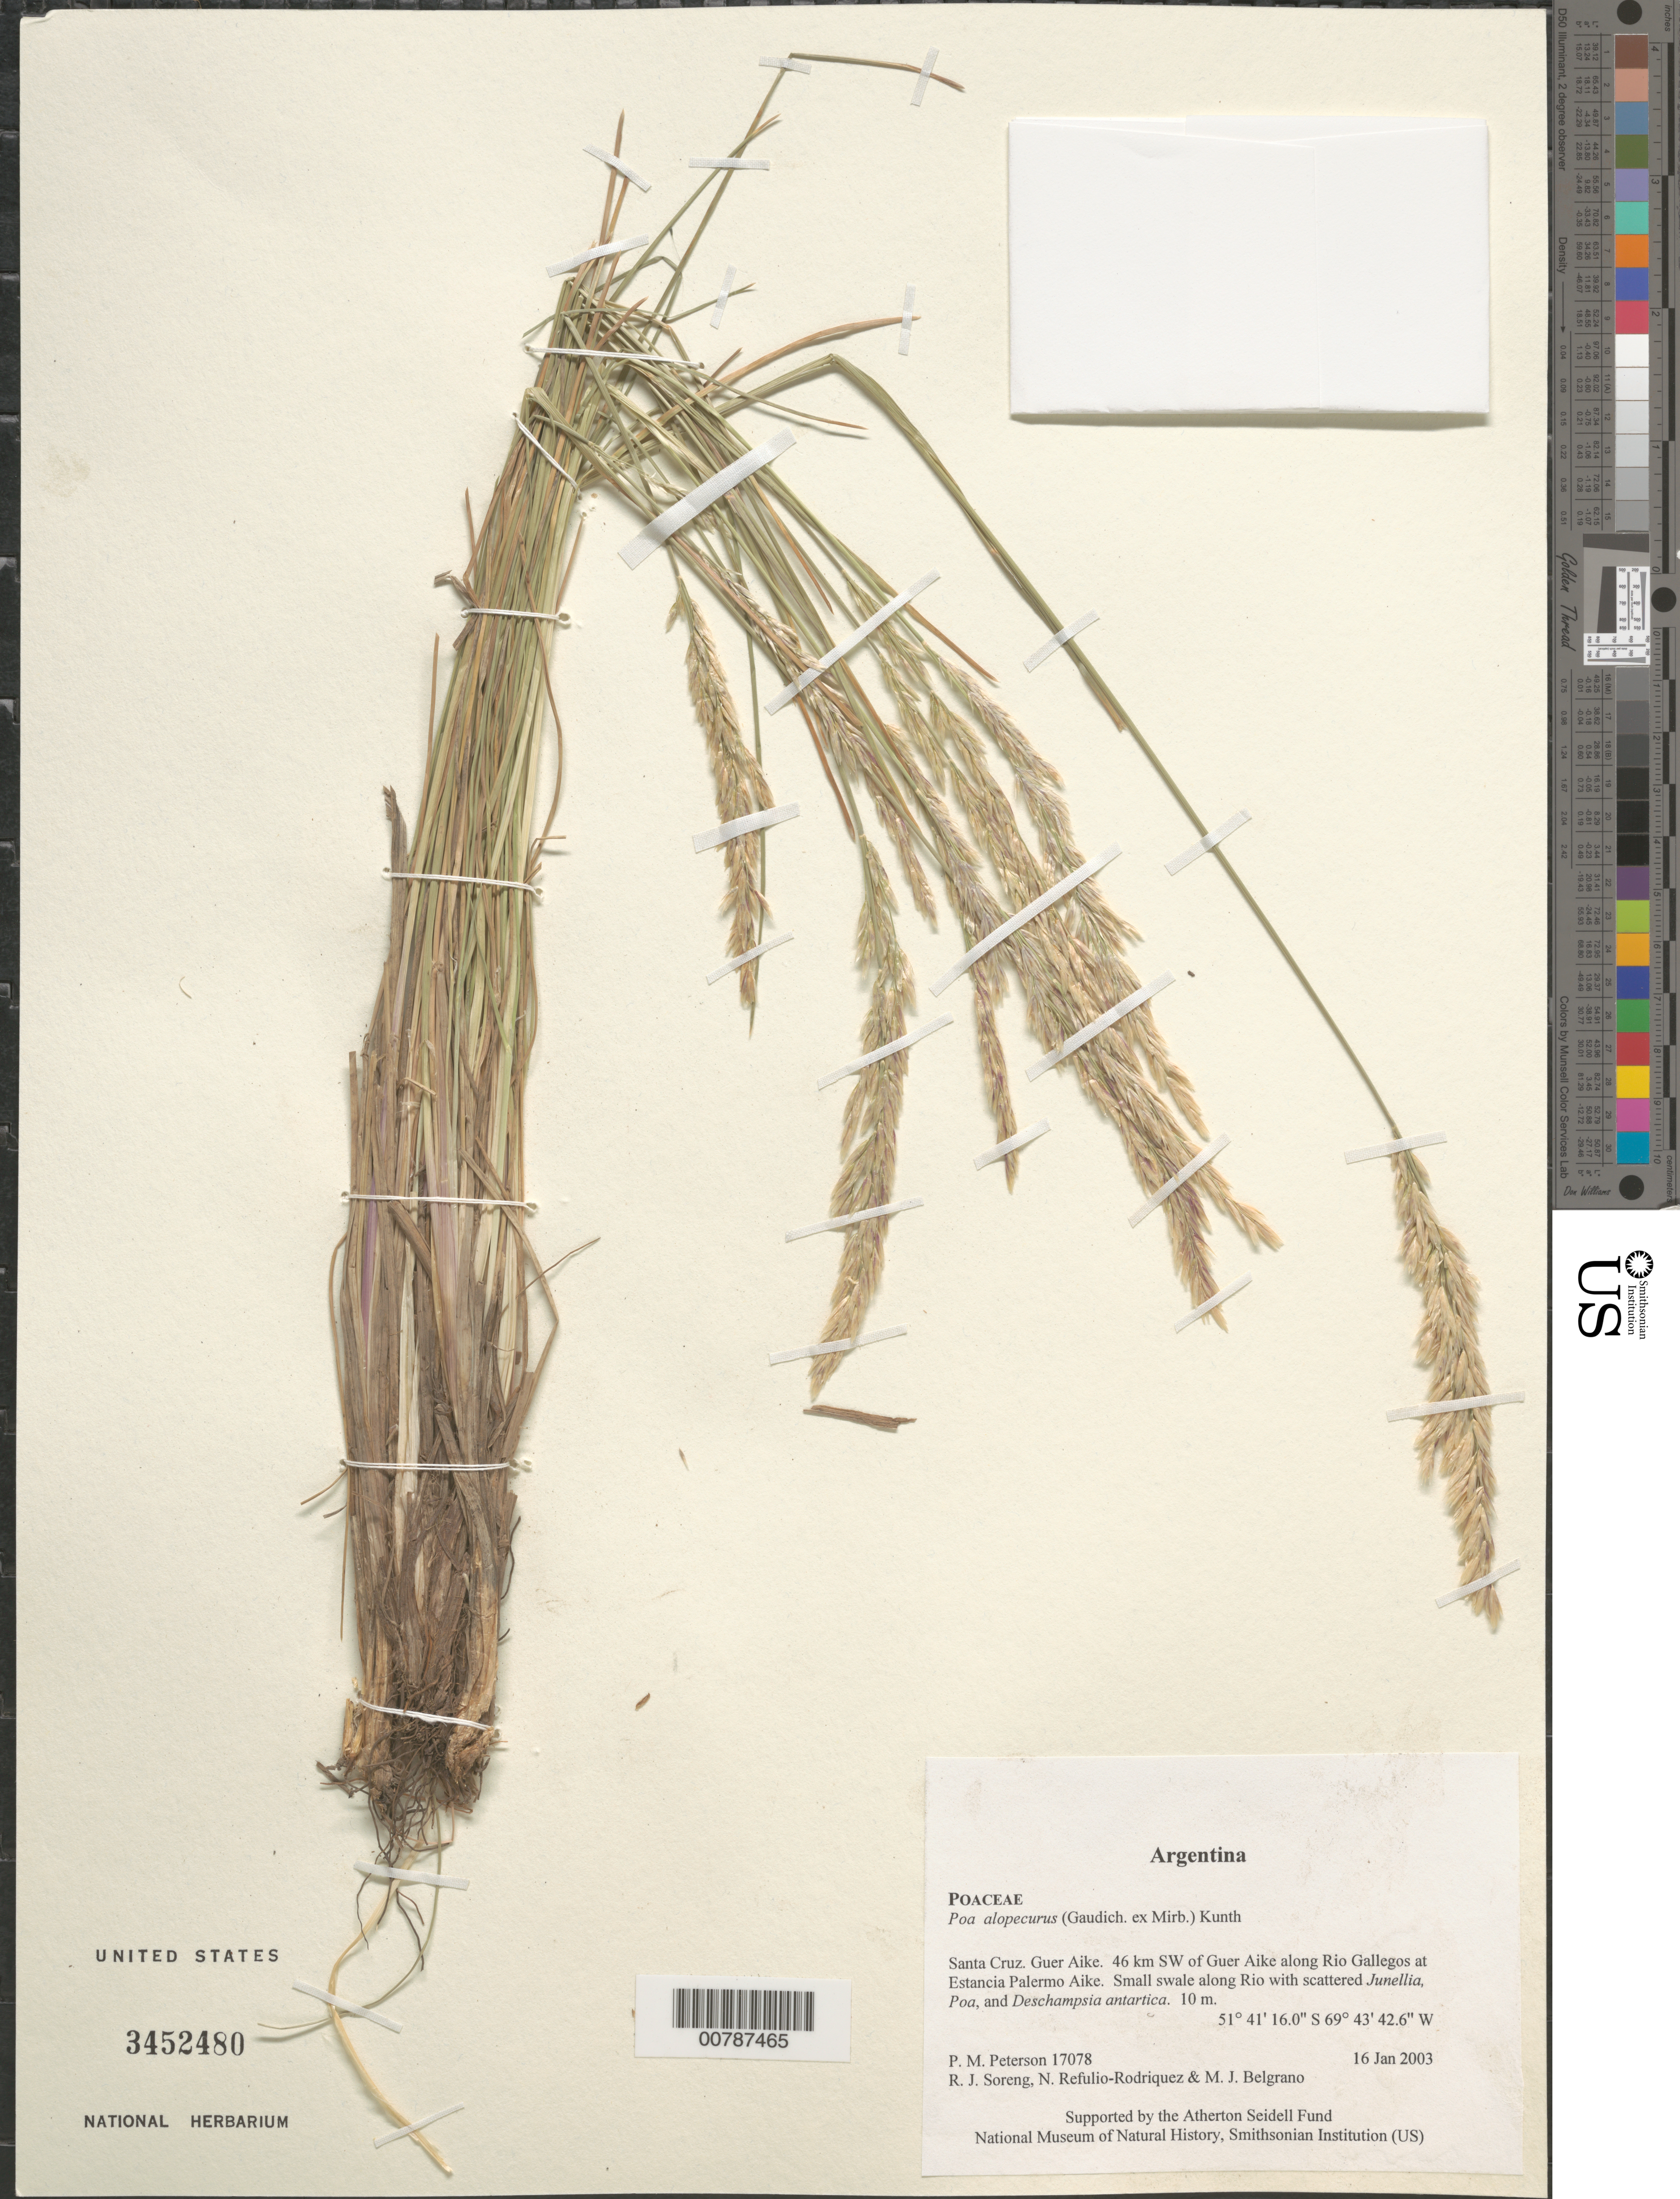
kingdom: Plantae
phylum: Tracheophyta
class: Liliopsida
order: Poales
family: Poaceae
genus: Poa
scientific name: Poa alopecurus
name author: (Gaudich. ex Mirb.) Kunth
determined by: Soreng, Robert J., Research Associate (BOT), Smithsonian Institution - National Museum of Natural History (UNITED STATES)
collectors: P. M. Peterson, R. J. Soreng, N. Refulio-Rodríguez & M. Belgrano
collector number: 17078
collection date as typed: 16 Jan 2003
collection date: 2003-01-16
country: Argentina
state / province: Santa Cruz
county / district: Guer Aike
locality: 46 km SW of Guer Aike along Rio Gallegos at Estancia Palermo Aike. Small swale along Rio with scattered Junellia, Poa, and Deschampsia antartica.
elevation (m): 10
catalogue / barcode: US 3452480